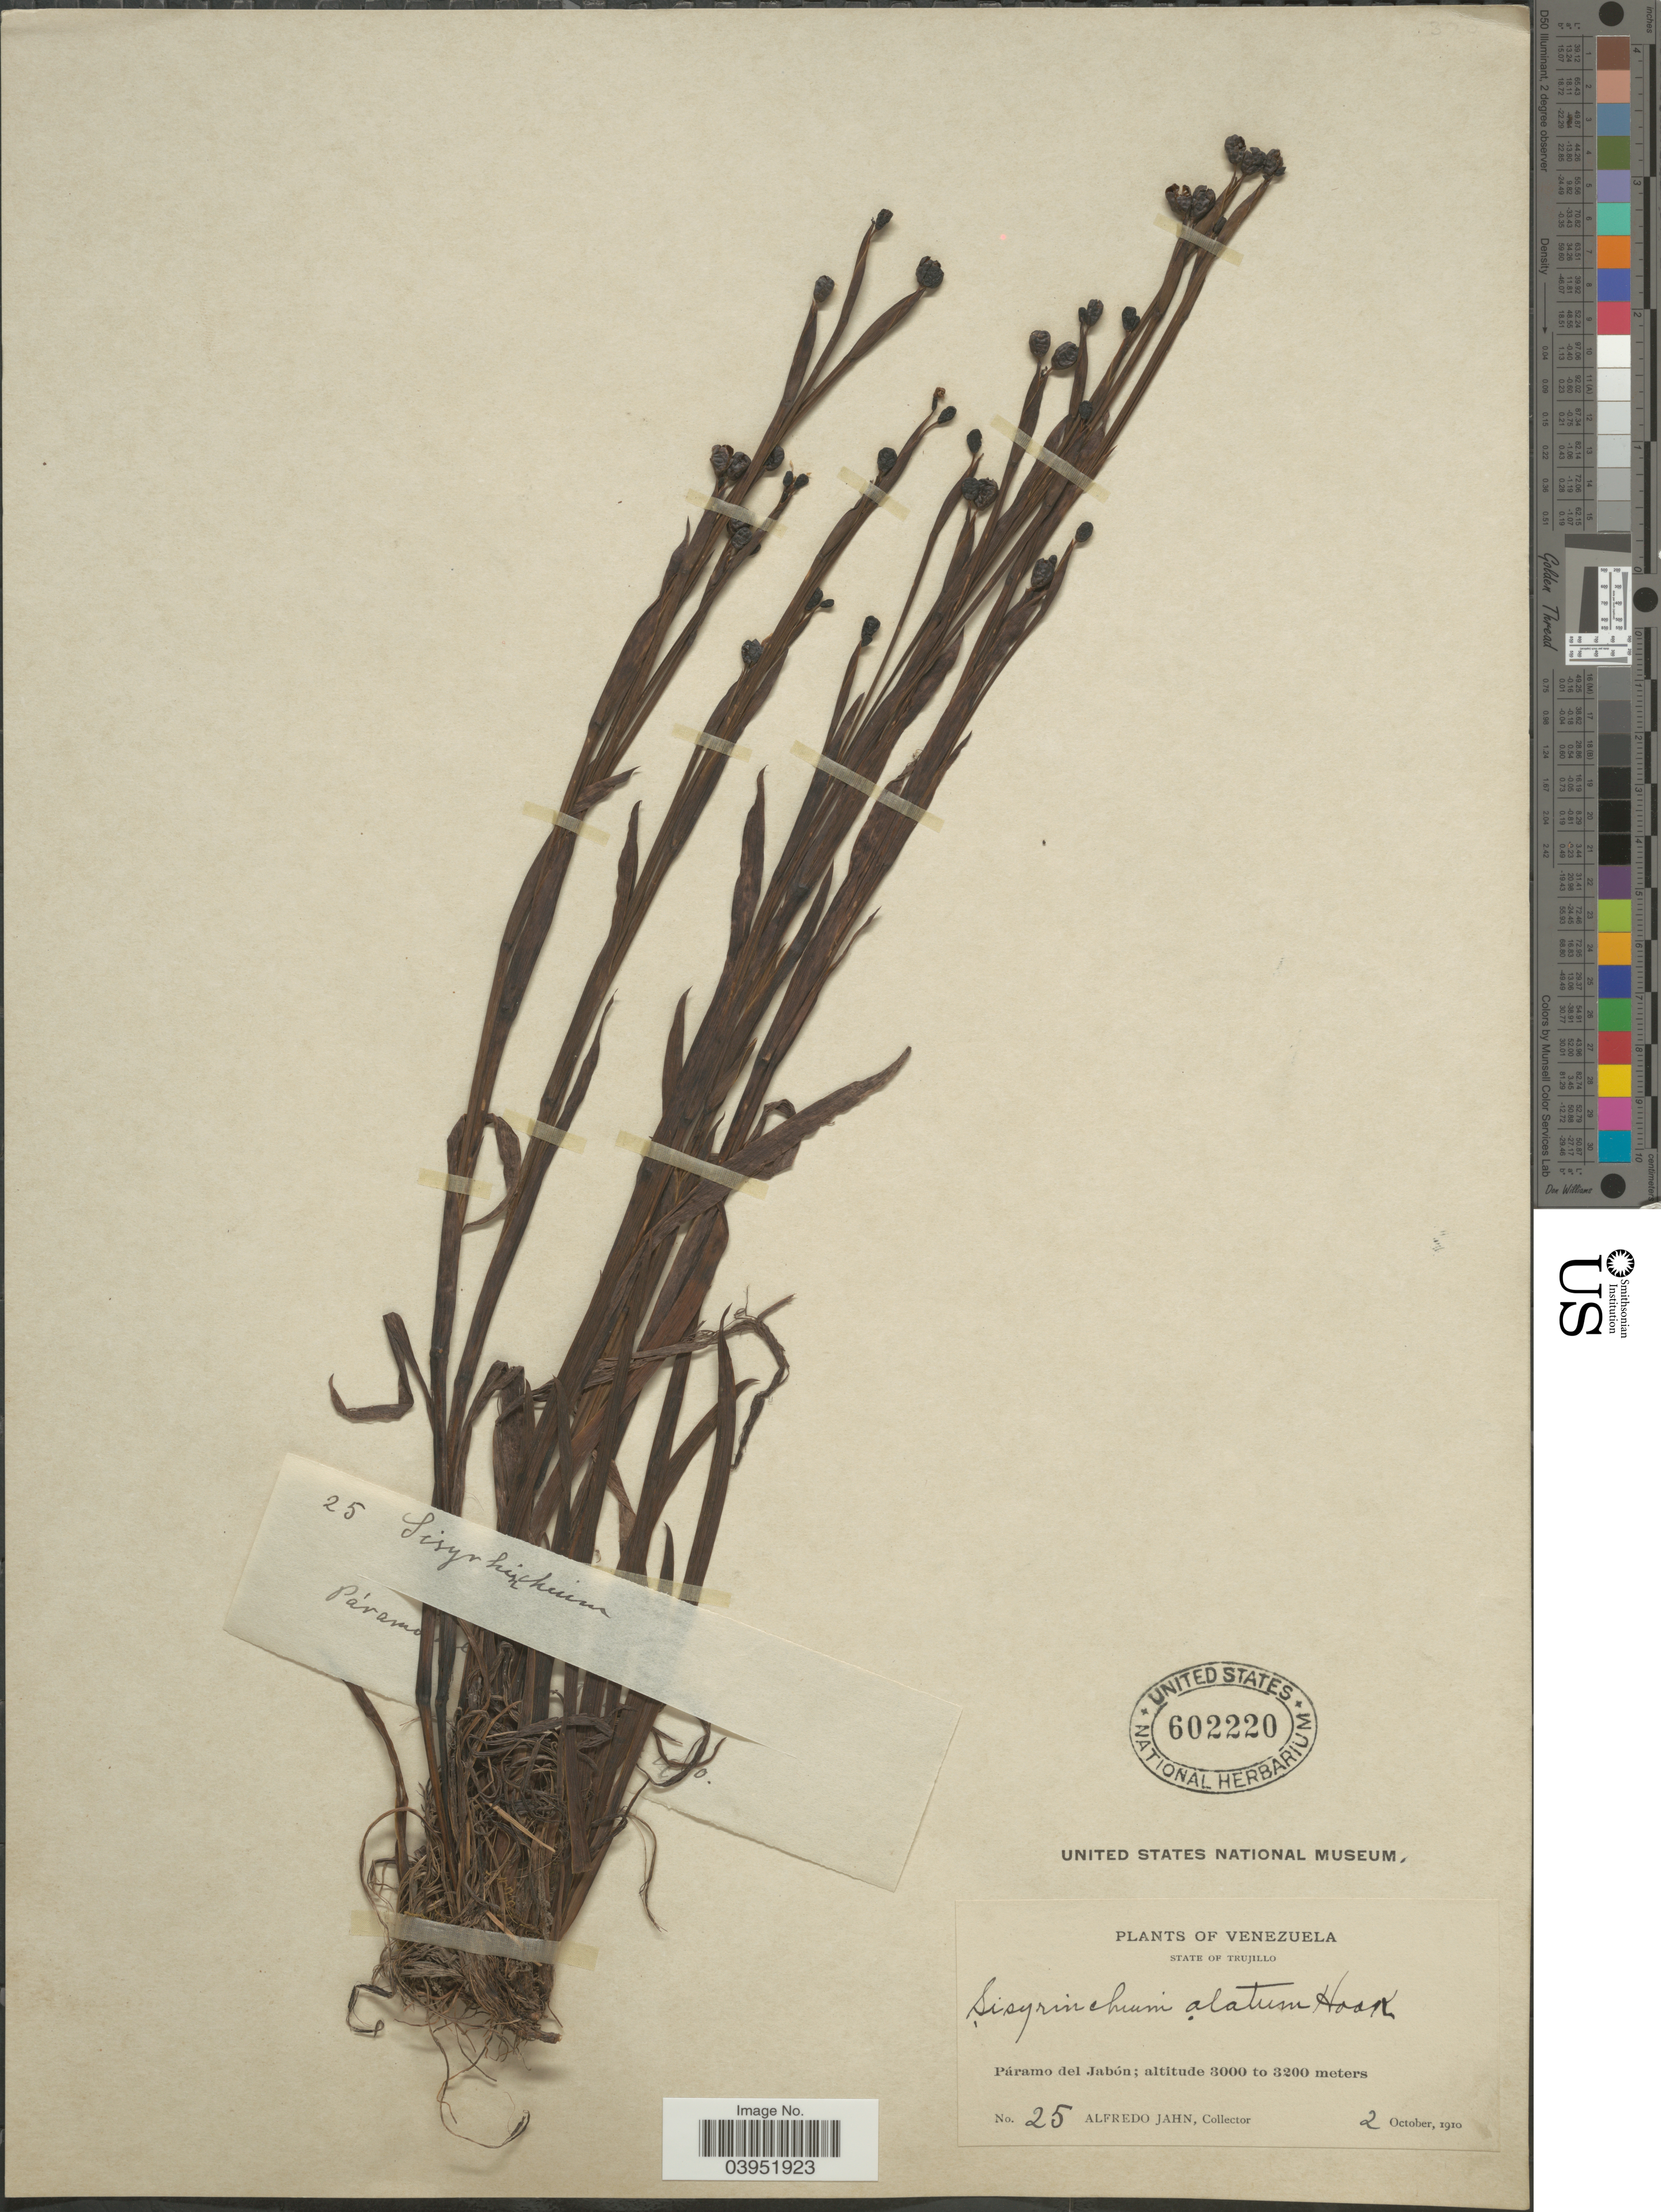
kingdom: Plantae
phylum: Tracheophyta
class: Liliopsida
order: Asparagales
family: Iridaceae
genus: Sisyrinchium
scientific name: Sisyrinchium alatum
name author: Hook.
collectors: A. Jahn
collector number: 25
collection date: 1910-10-02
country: Venezuela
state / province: Trujillo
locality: Páramo del Jabón.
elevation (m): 3000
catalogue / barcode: US 602220